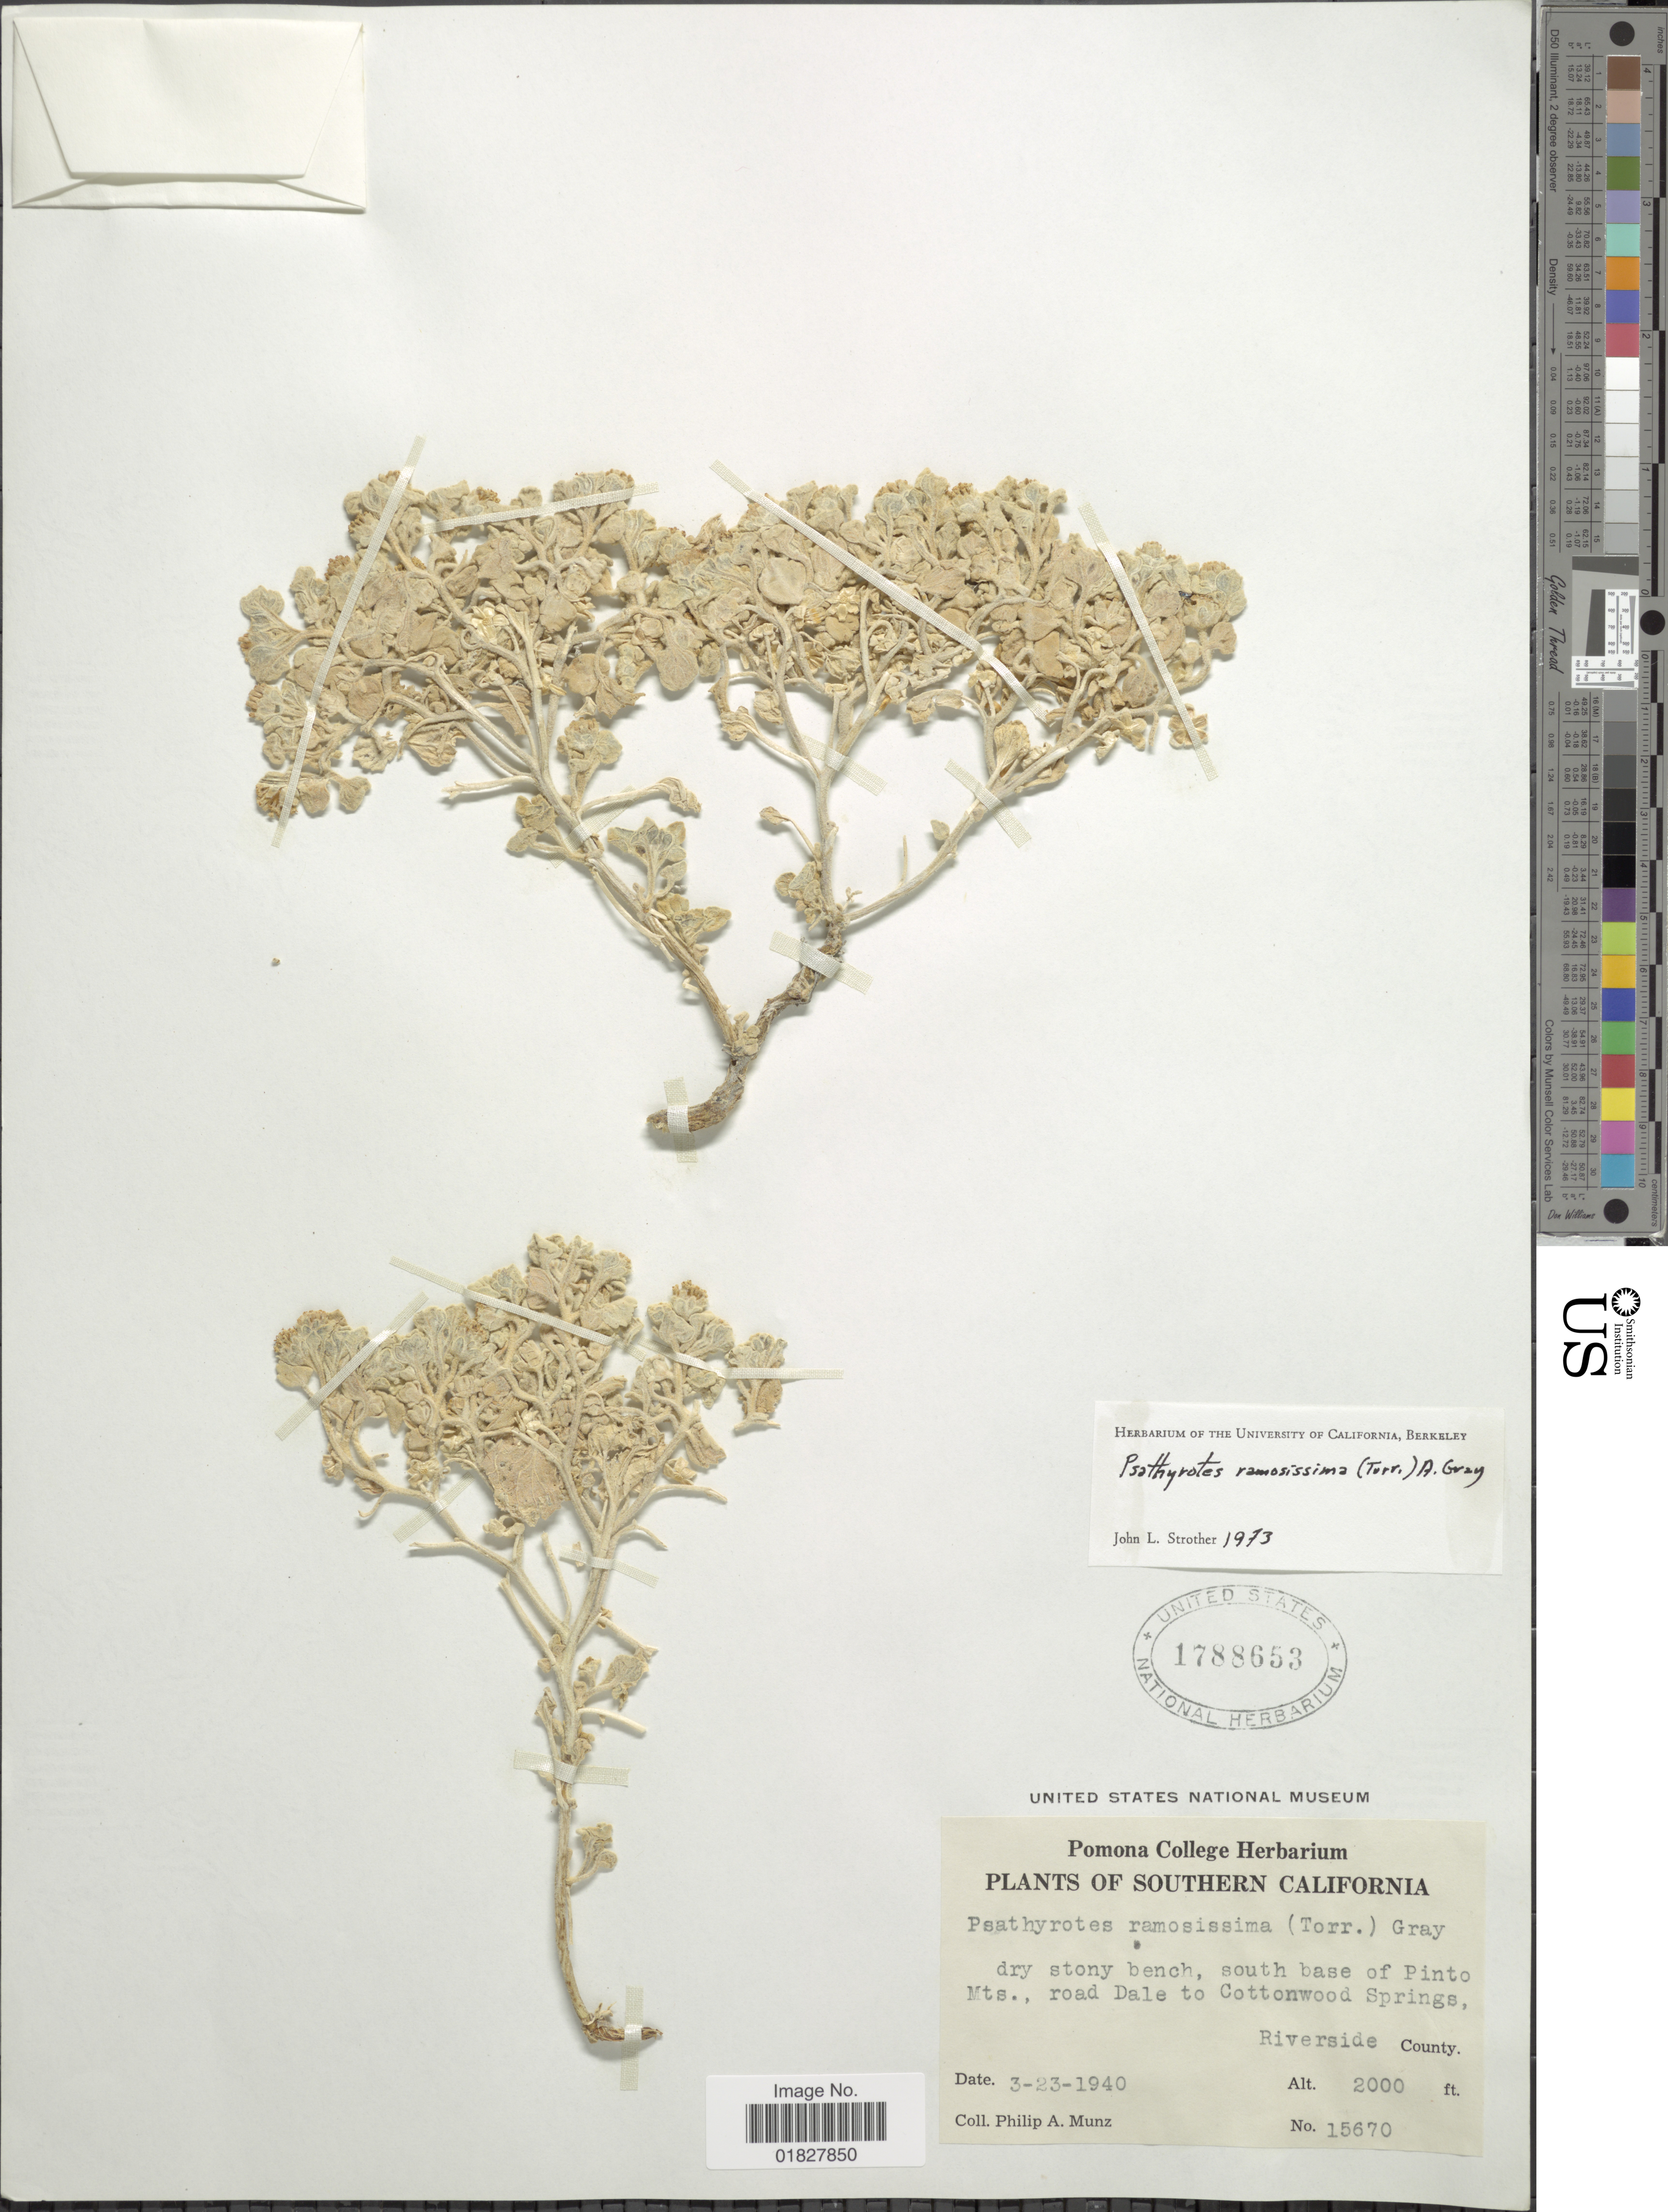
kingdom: Plantae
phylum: Tracheophyta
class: Magnoliopsida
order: Asterales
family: Asteraceae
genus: Psathyrotes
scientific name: Psathyrotes ramosissima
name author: (Torr.) A. Gray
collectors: P. A. Munz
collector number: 15670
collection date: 1940-03-23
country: United States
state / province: California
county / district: Riverside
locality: Southern California, south base of Pinto Mts., road Dale to Cottonwood Springs, Riverside County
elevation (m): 610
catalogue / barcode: US 1788653